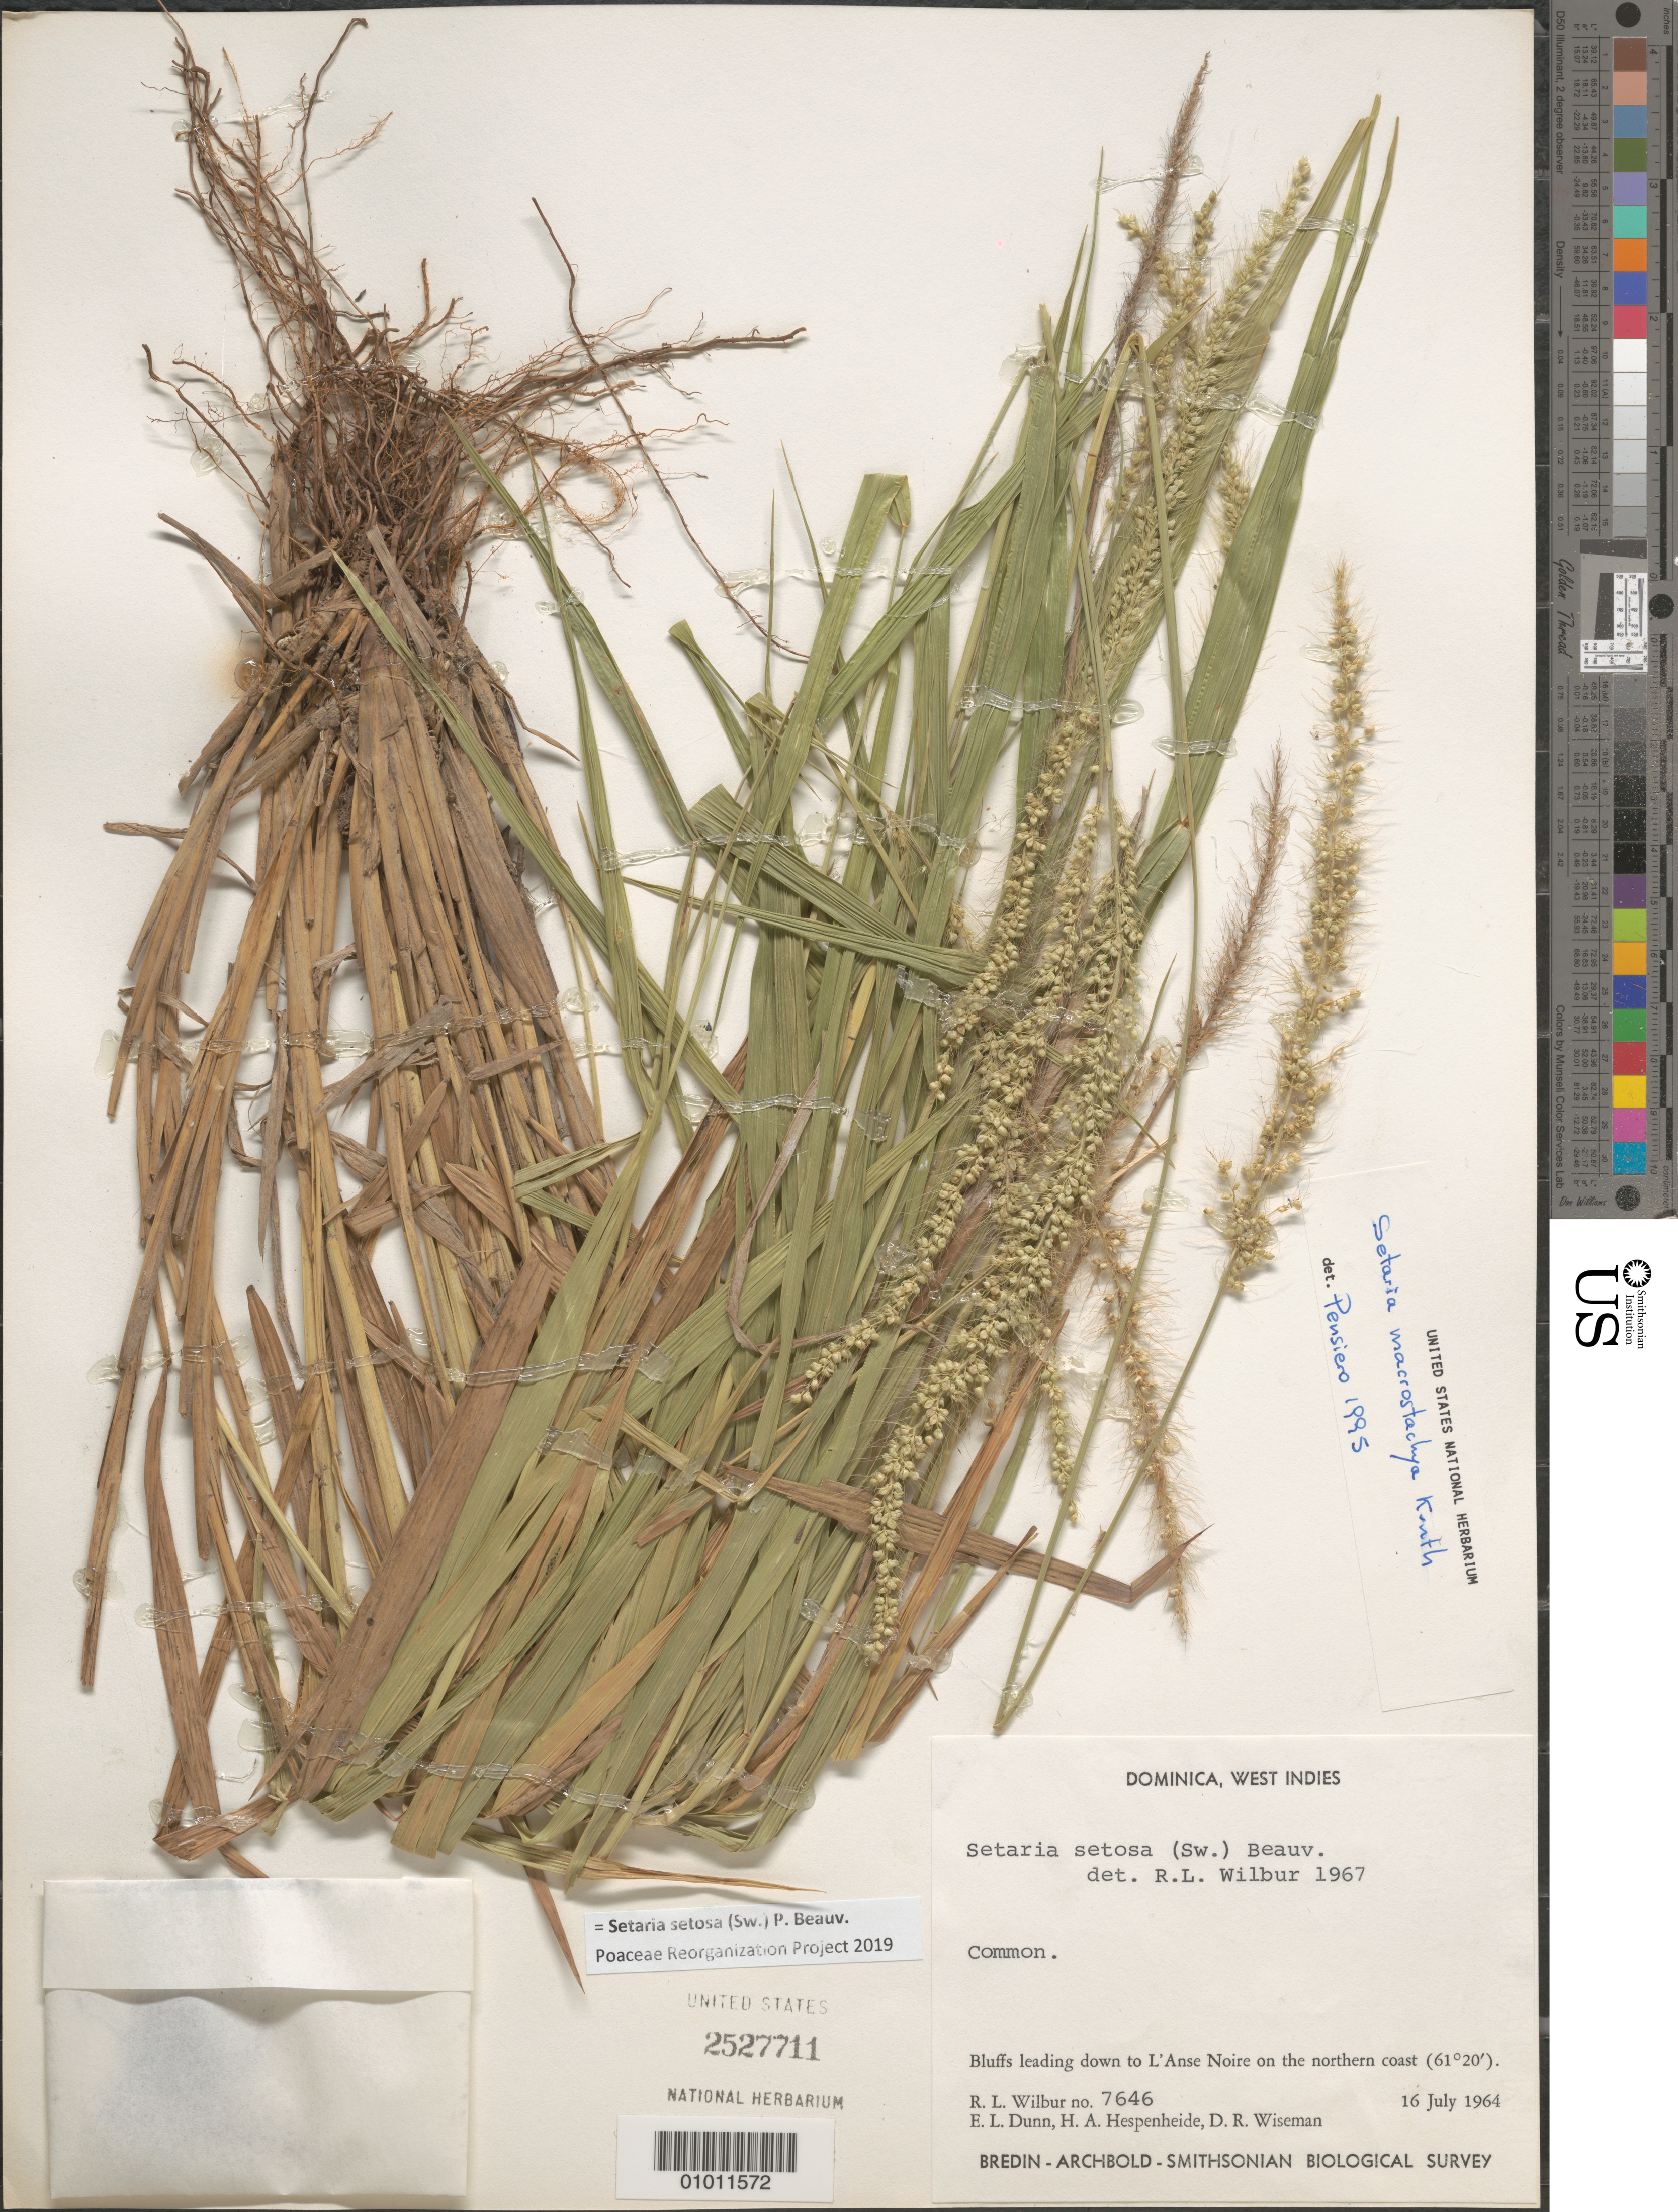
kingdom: Plantae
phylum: Tracheophyta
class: Liliopsida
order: Poales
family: Poaceae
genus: Setaria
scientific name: Setaria setosa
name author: (Sw.) P. Beauv.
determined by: Poaceae Reorganization Project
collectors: R. L. Wilbur, E. Dunn, H. A. Hespenheide & D. R. Wiseman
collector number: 7646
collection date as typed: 16 Jul 1964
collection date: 1964-07-16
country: Dominica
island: Dominica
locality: Bluffs leading down to L'Anse Noire on the northern coast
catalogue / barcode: US 2527711